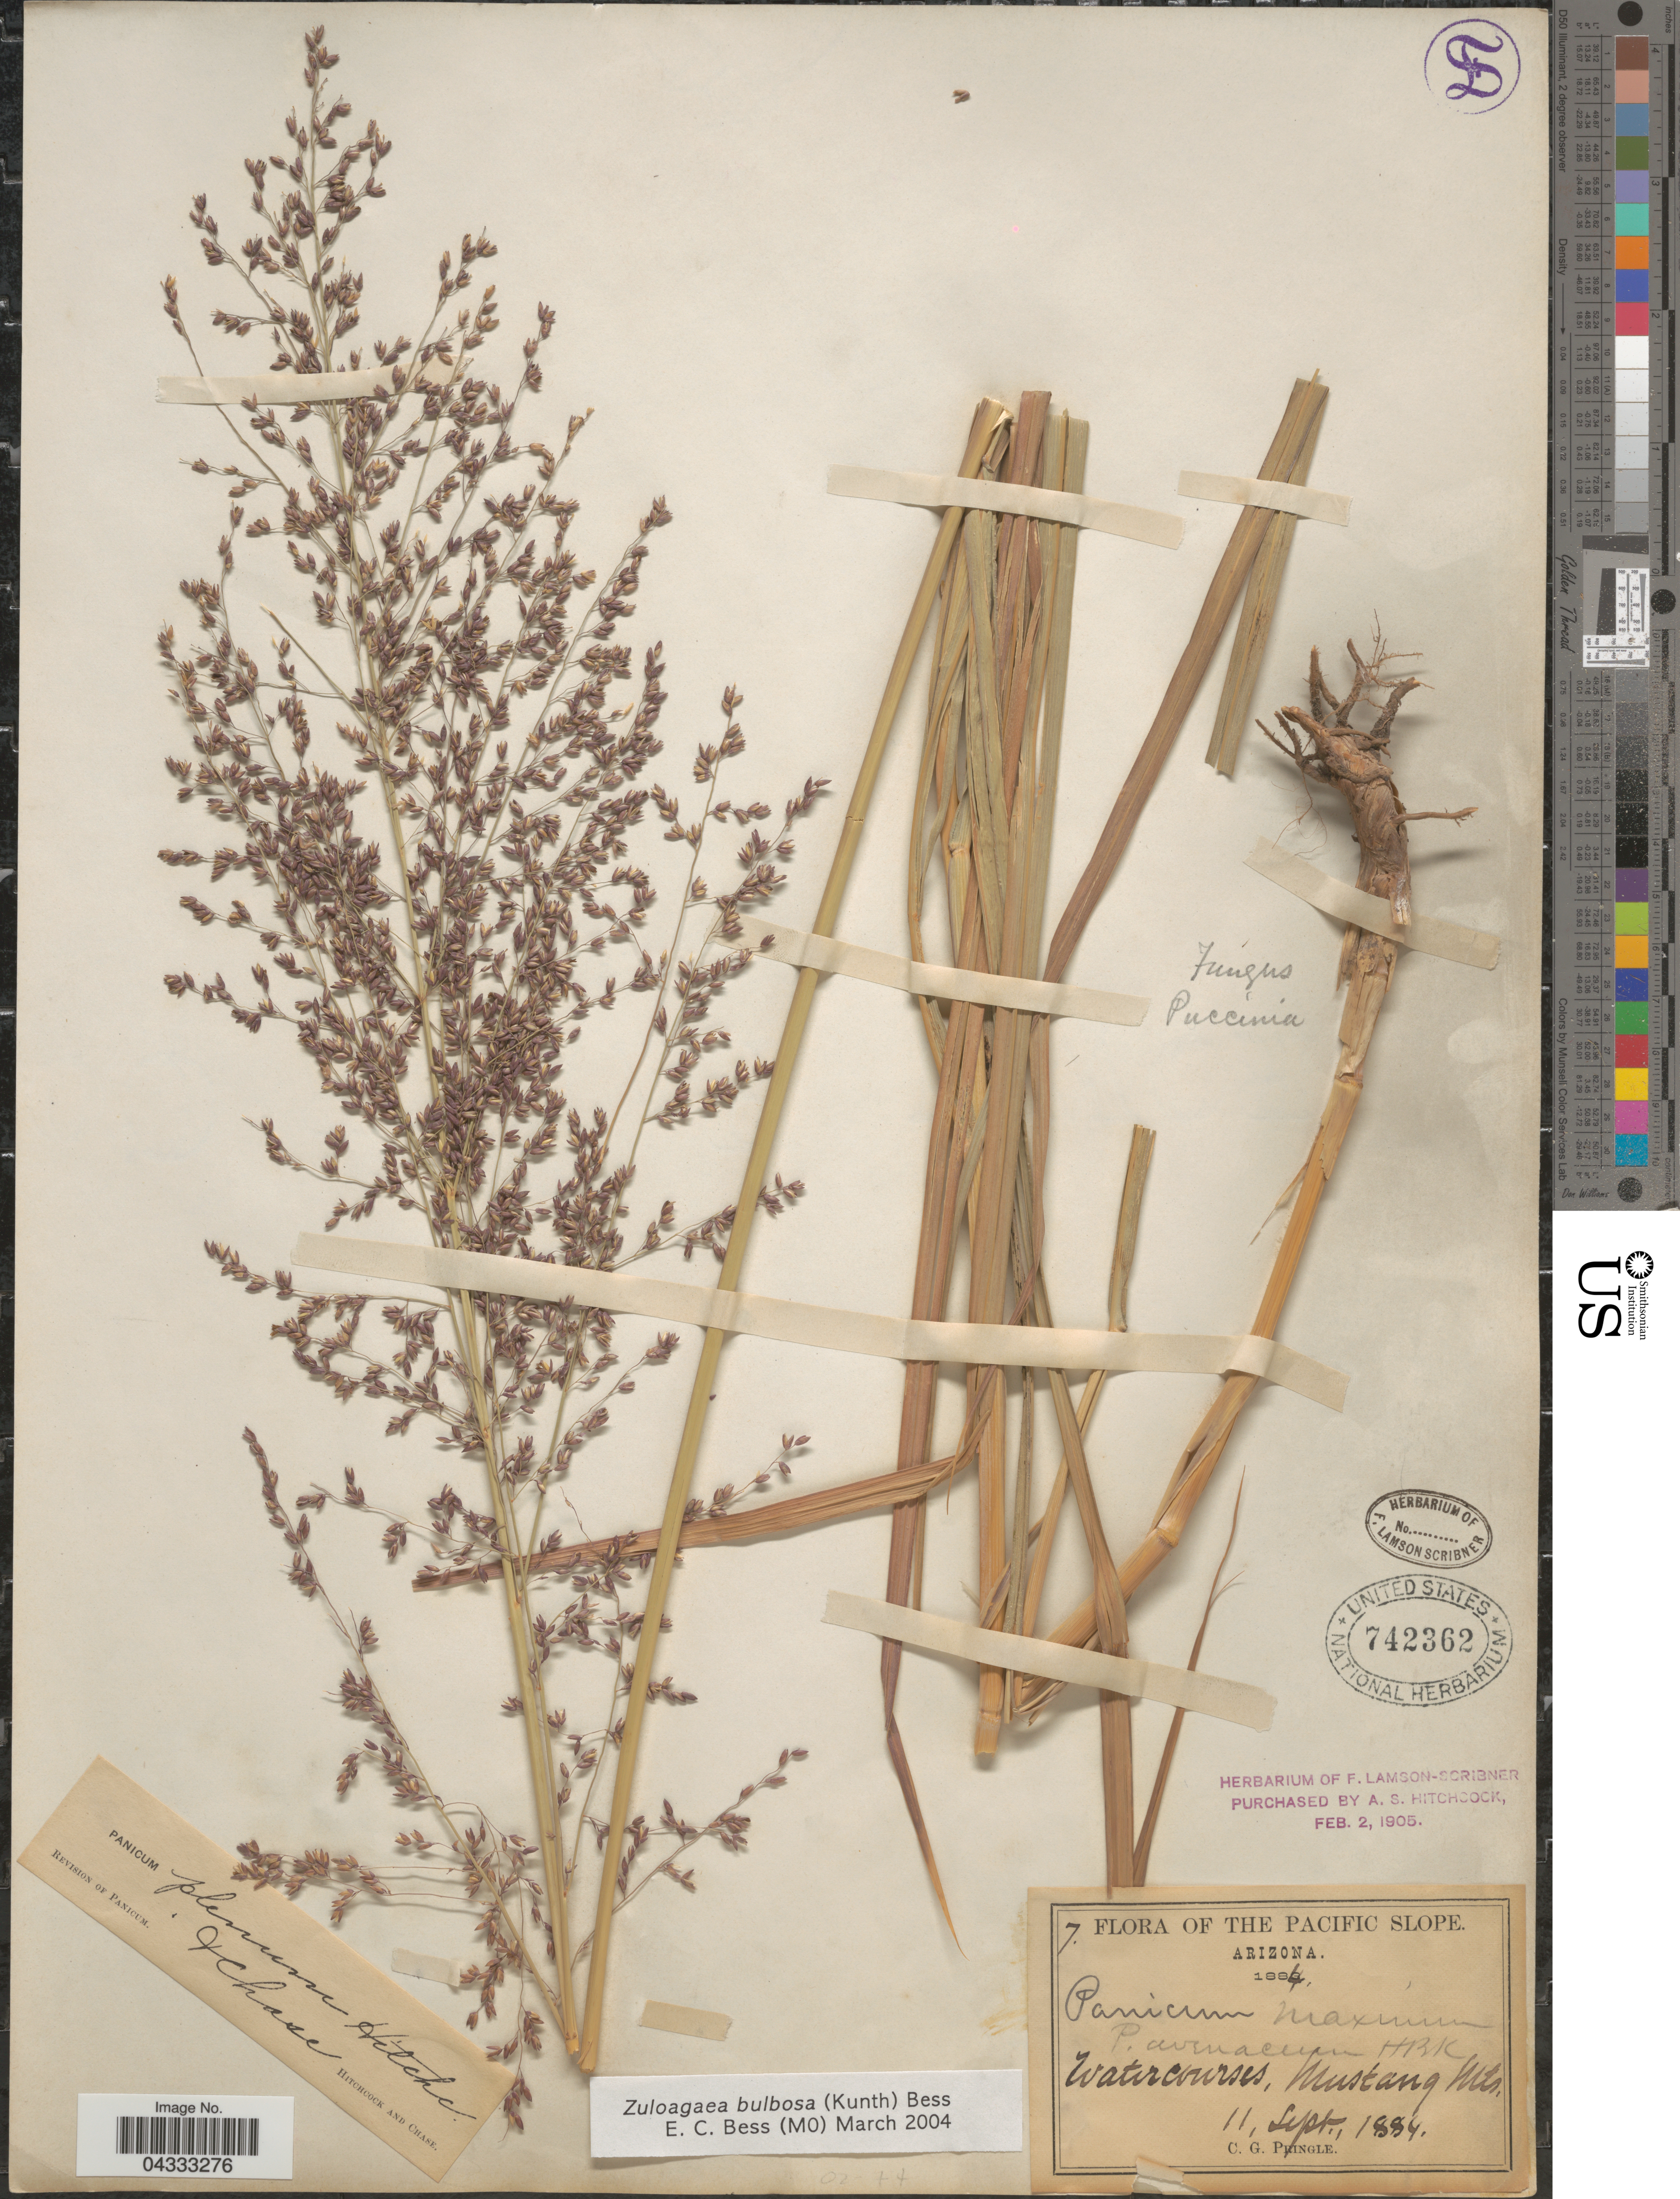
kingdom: Plantae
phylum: Tracheophyta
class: Liliopsida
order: Poales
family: Poaceae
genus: Zuloagaea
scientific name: Zuloagaea bulbosa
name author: (Kunth) E. Bess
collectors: C. G. Pringle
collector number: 7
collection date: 1884-09-11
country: United States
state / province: Arizona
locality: The Pacific Slope. Watercourses, Mustang Mts.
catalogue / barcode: US 742362